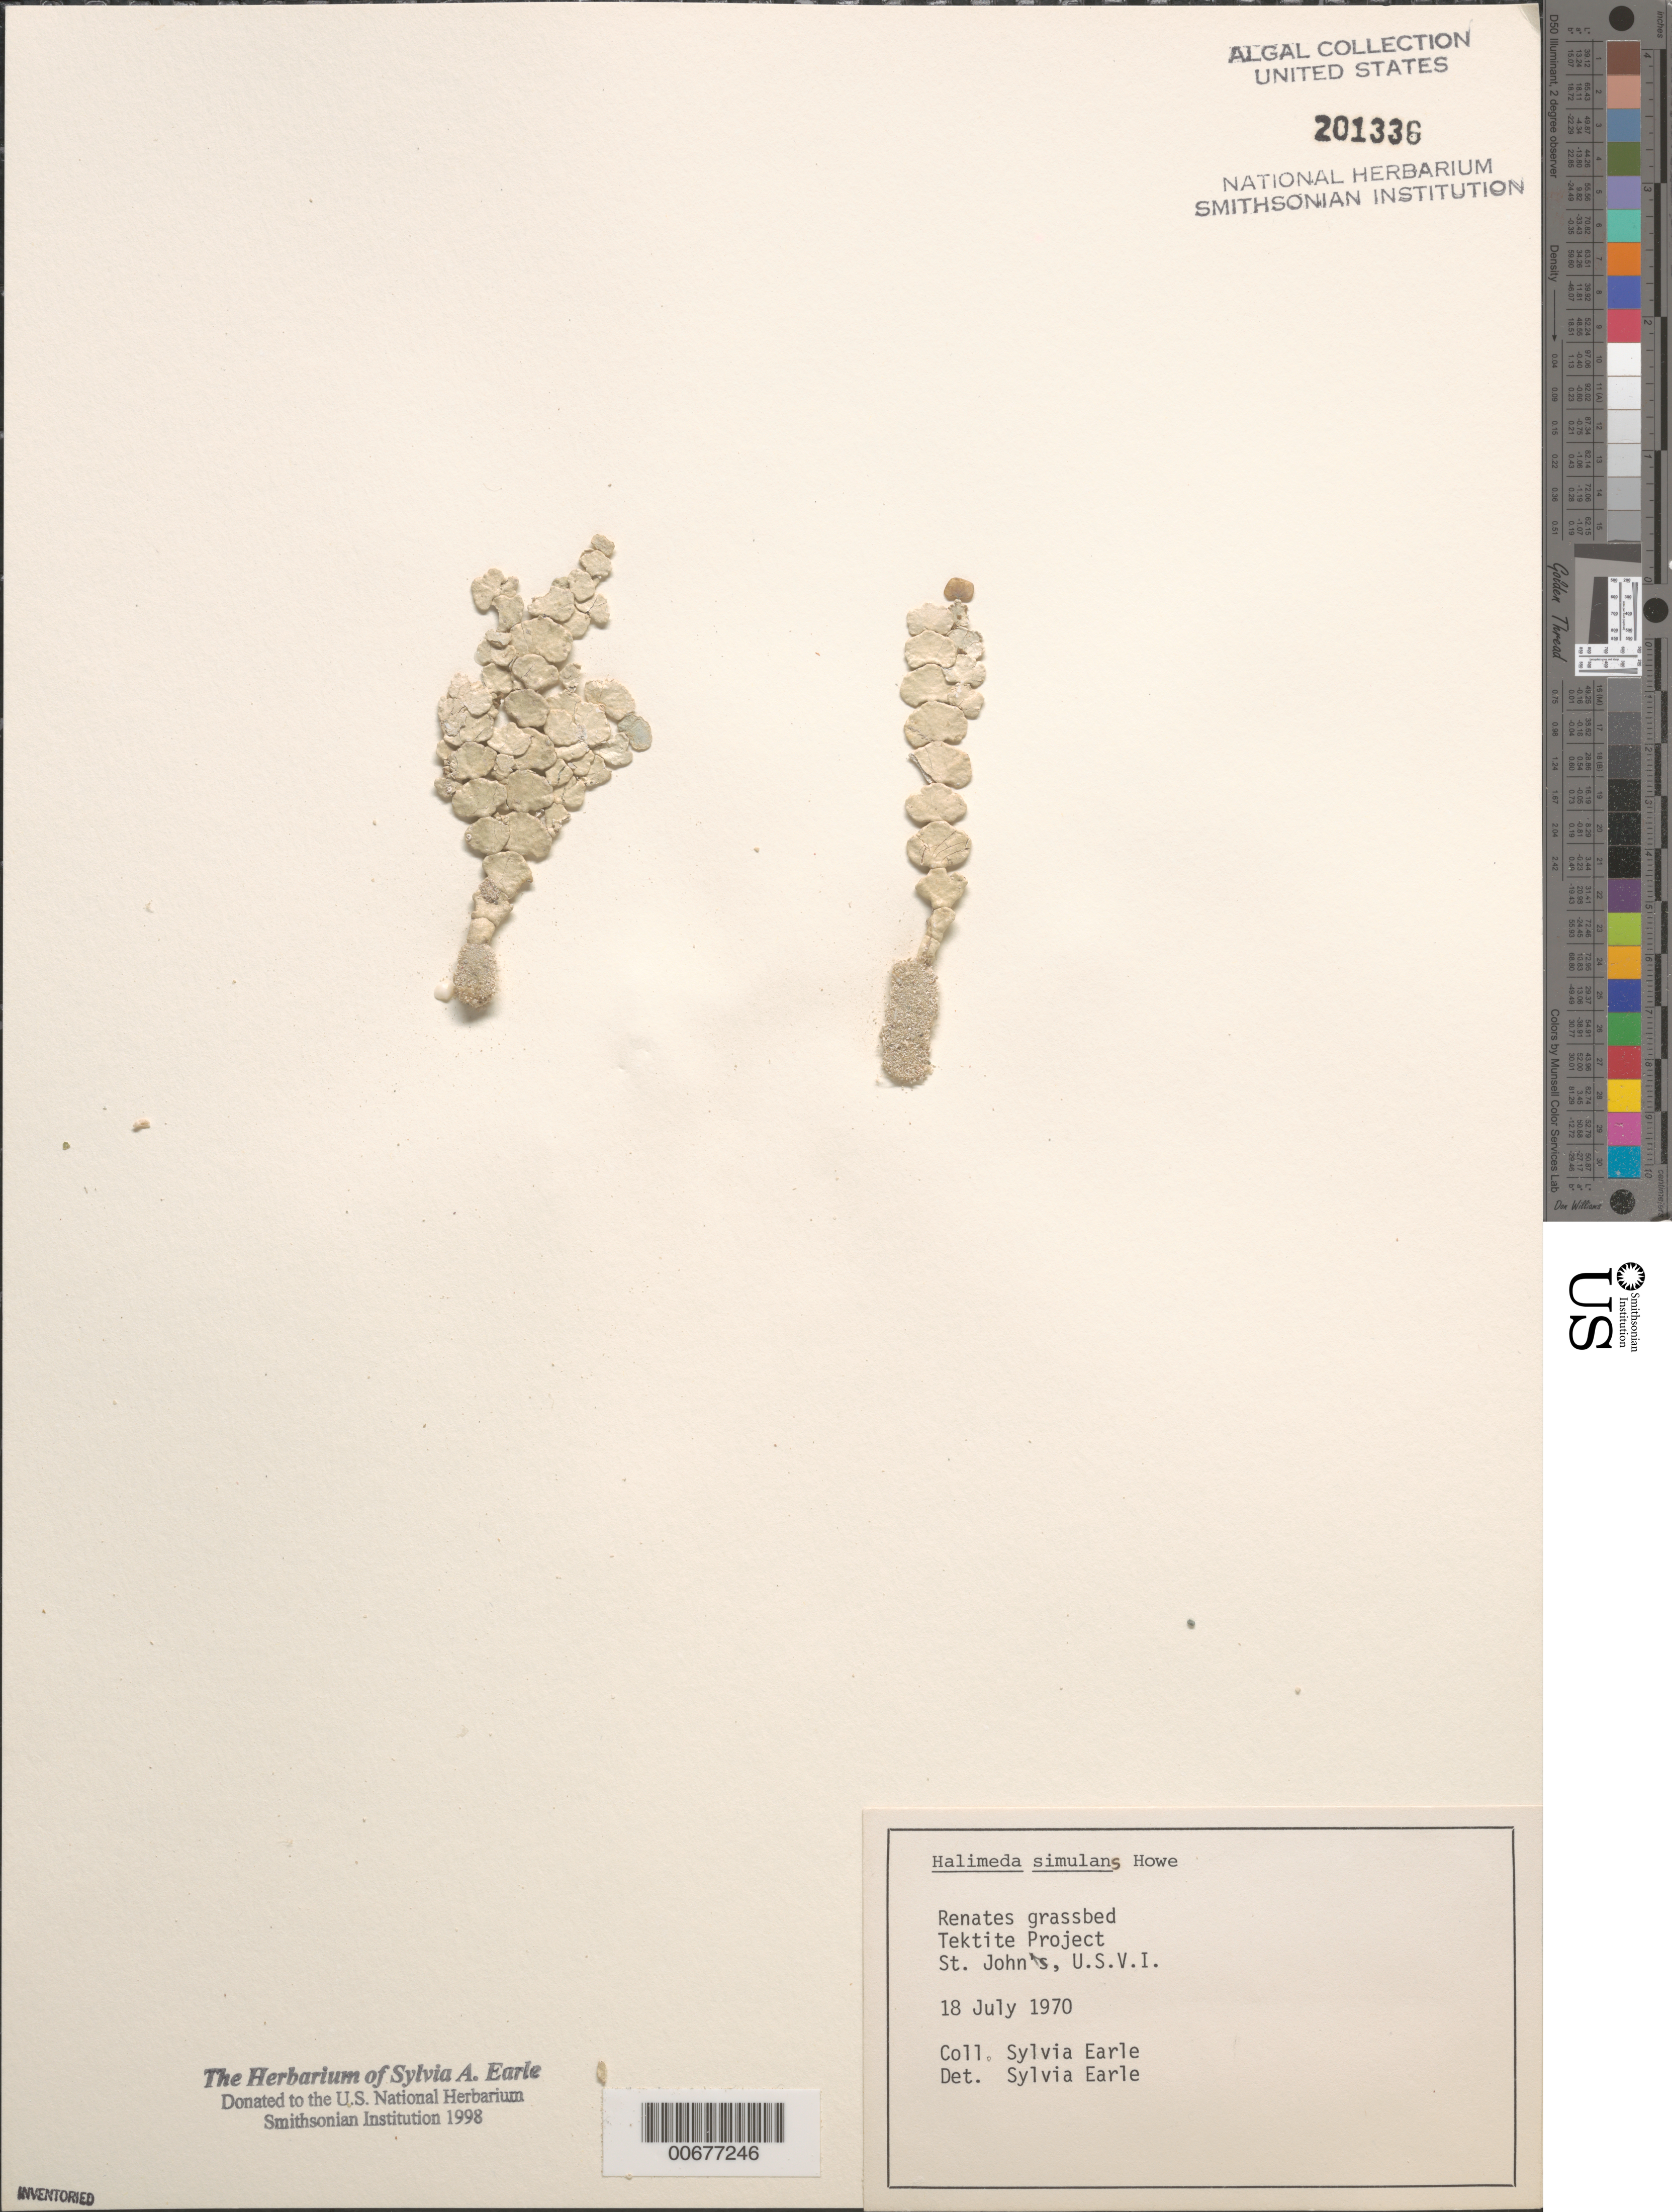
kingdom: Plantae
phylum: Chlorophyta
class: Ulvophyceae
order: Bryopsidales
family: Halimedaceae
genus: Halimeda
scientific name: Halimeda simulans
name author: M. Howe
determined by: Earle, S. A.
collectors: S. A. Earle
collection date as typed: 18 Jul 1970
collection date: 1970-07-18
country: U.S. Virgin Islands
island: St. John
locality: Tektite Project, Renates grassbed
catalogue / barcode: US 201336